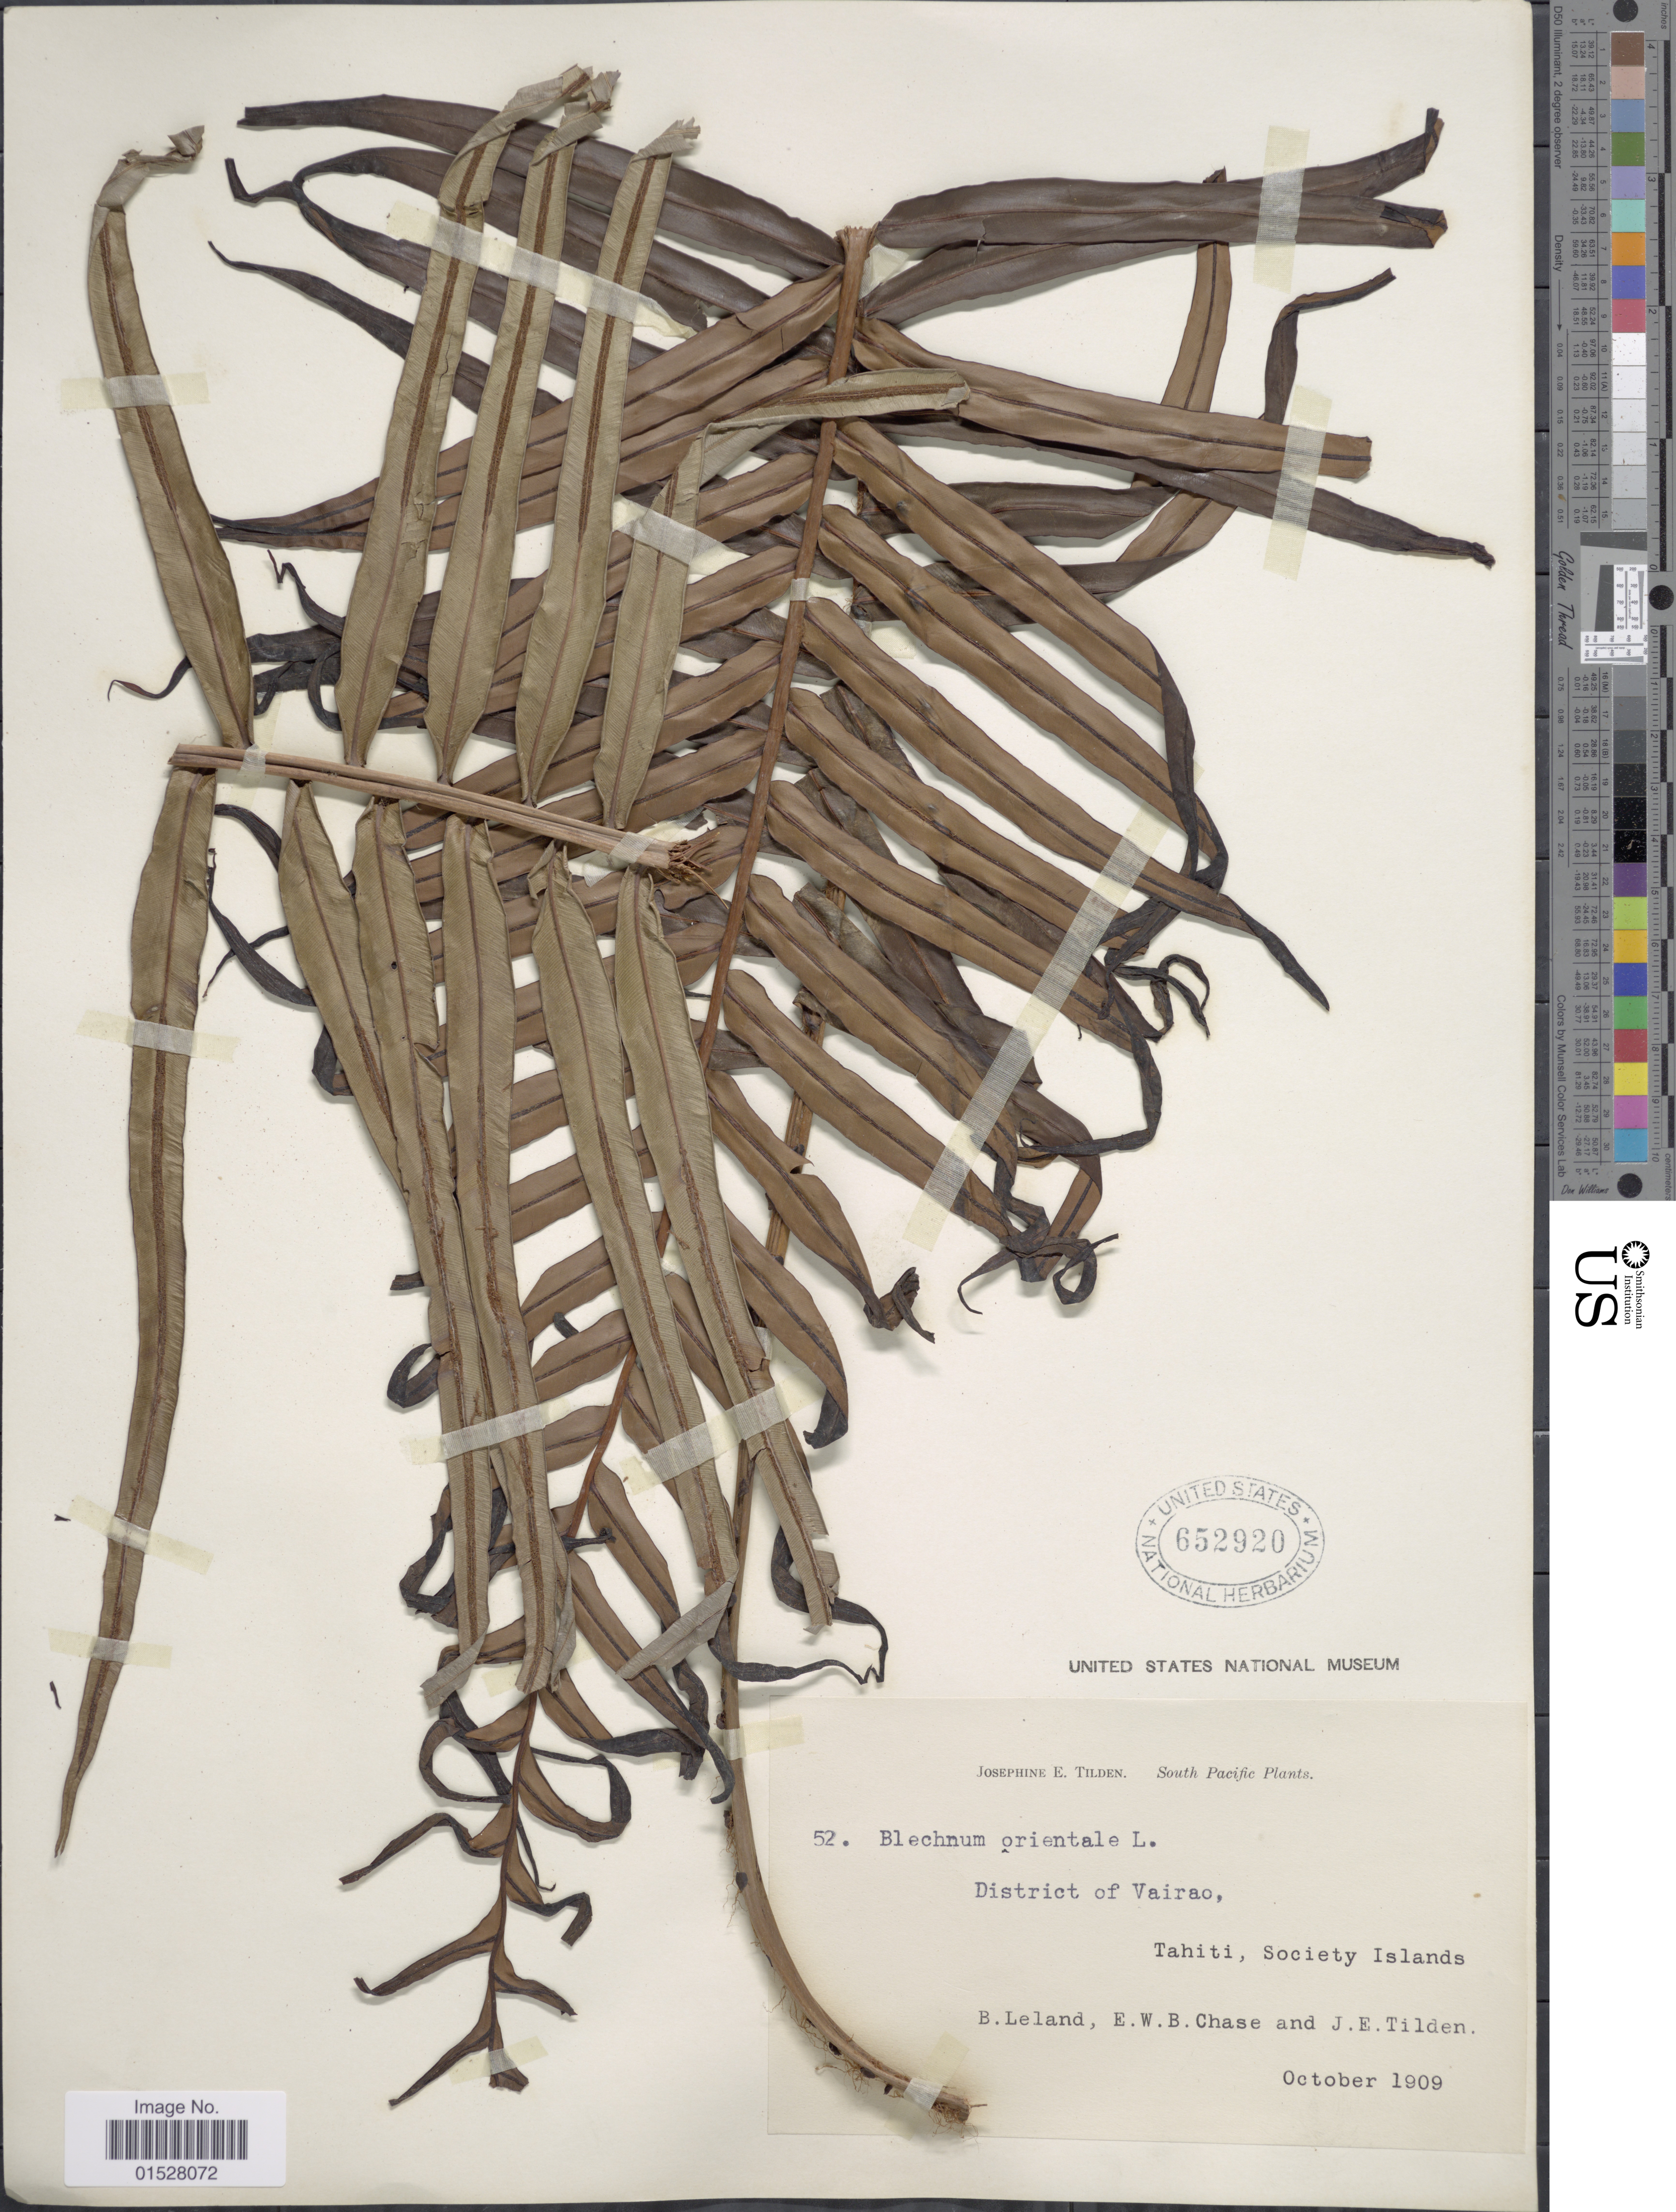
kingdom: Plantae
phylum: Tracheophyta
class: Polypodiopsida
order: Polypodiales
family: Blechnaceae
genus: Blechnum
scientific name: Blechnum orientale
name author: L.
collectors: B. Leland, E. W. Chase & J. E. Tilden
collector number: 52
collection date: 1909-10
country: French Polynesia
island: Tahiti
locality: District of Vairao, Tahiti, Society Islands.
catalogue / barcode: US 652920